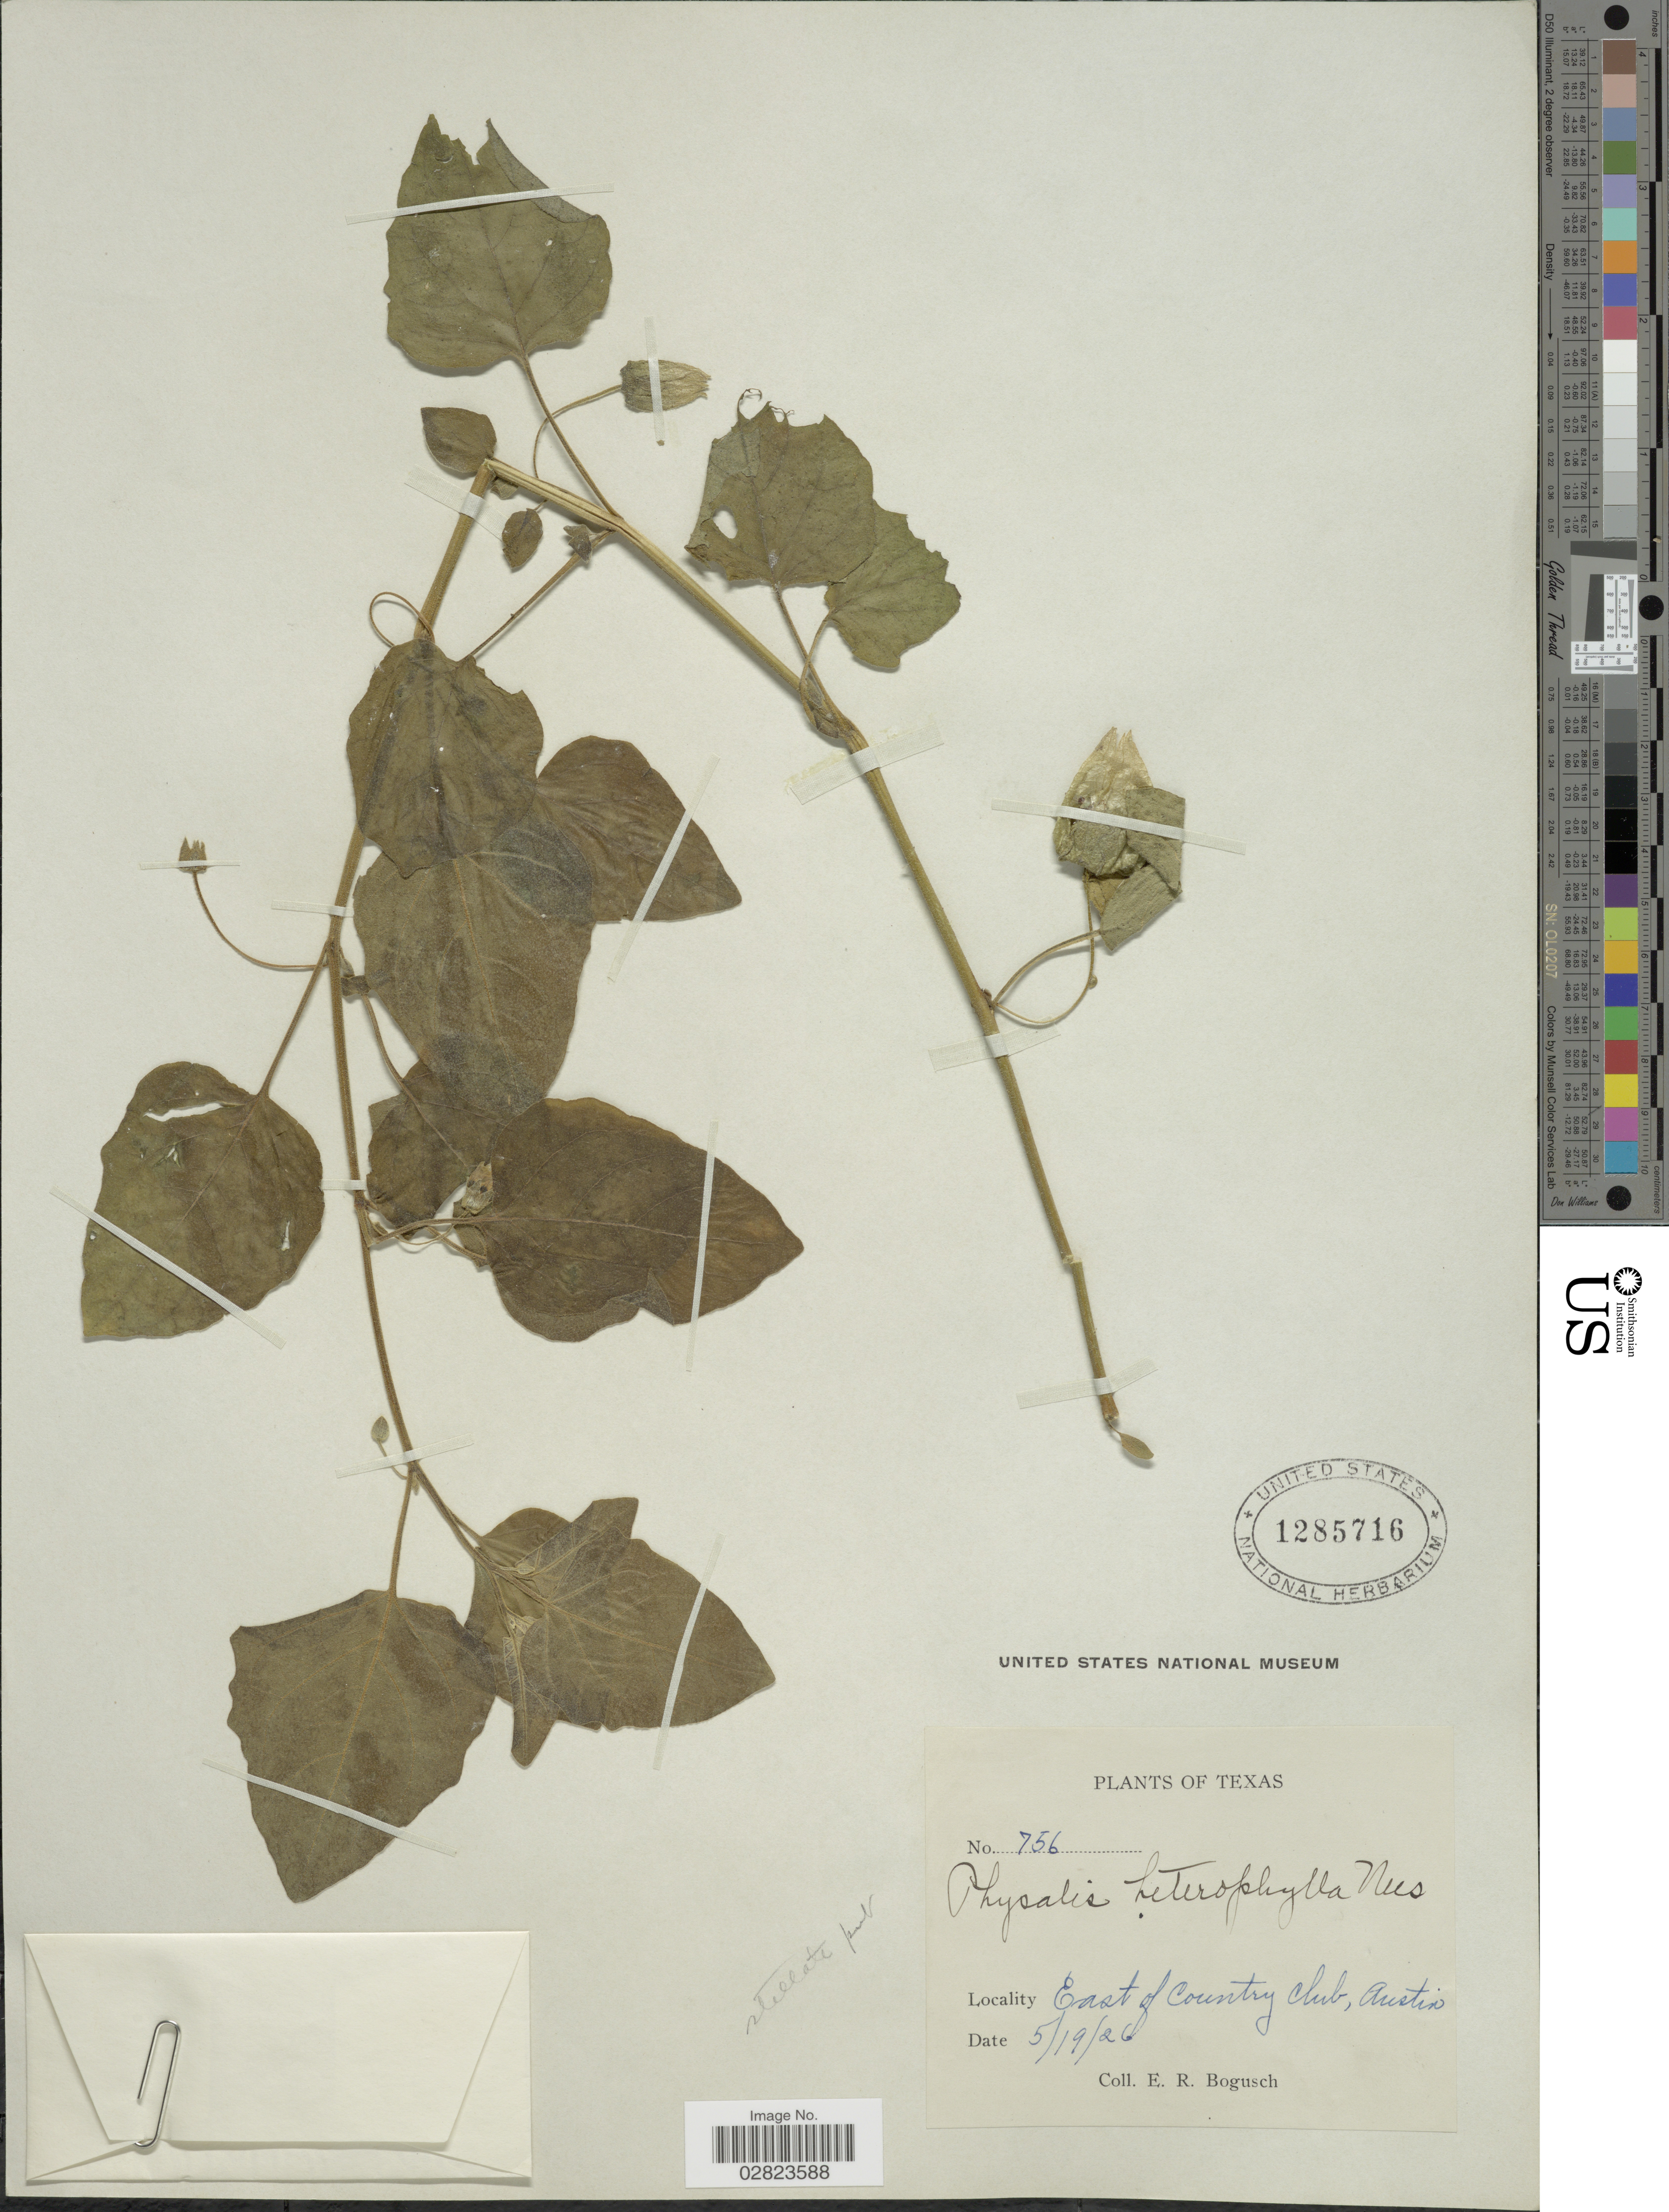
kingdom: Plantae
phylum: Tracheophyta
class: Magnoliopsida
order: Solanales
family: Solanaceae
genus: Physalis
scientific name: Physalis heterophylla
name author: Nees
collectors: E. Bogusch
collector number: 756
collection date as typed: Transcribed d/m/y: 19/5/26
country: United States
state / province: Texas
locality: East of Country Club, Austin.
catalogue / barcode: US 1285716